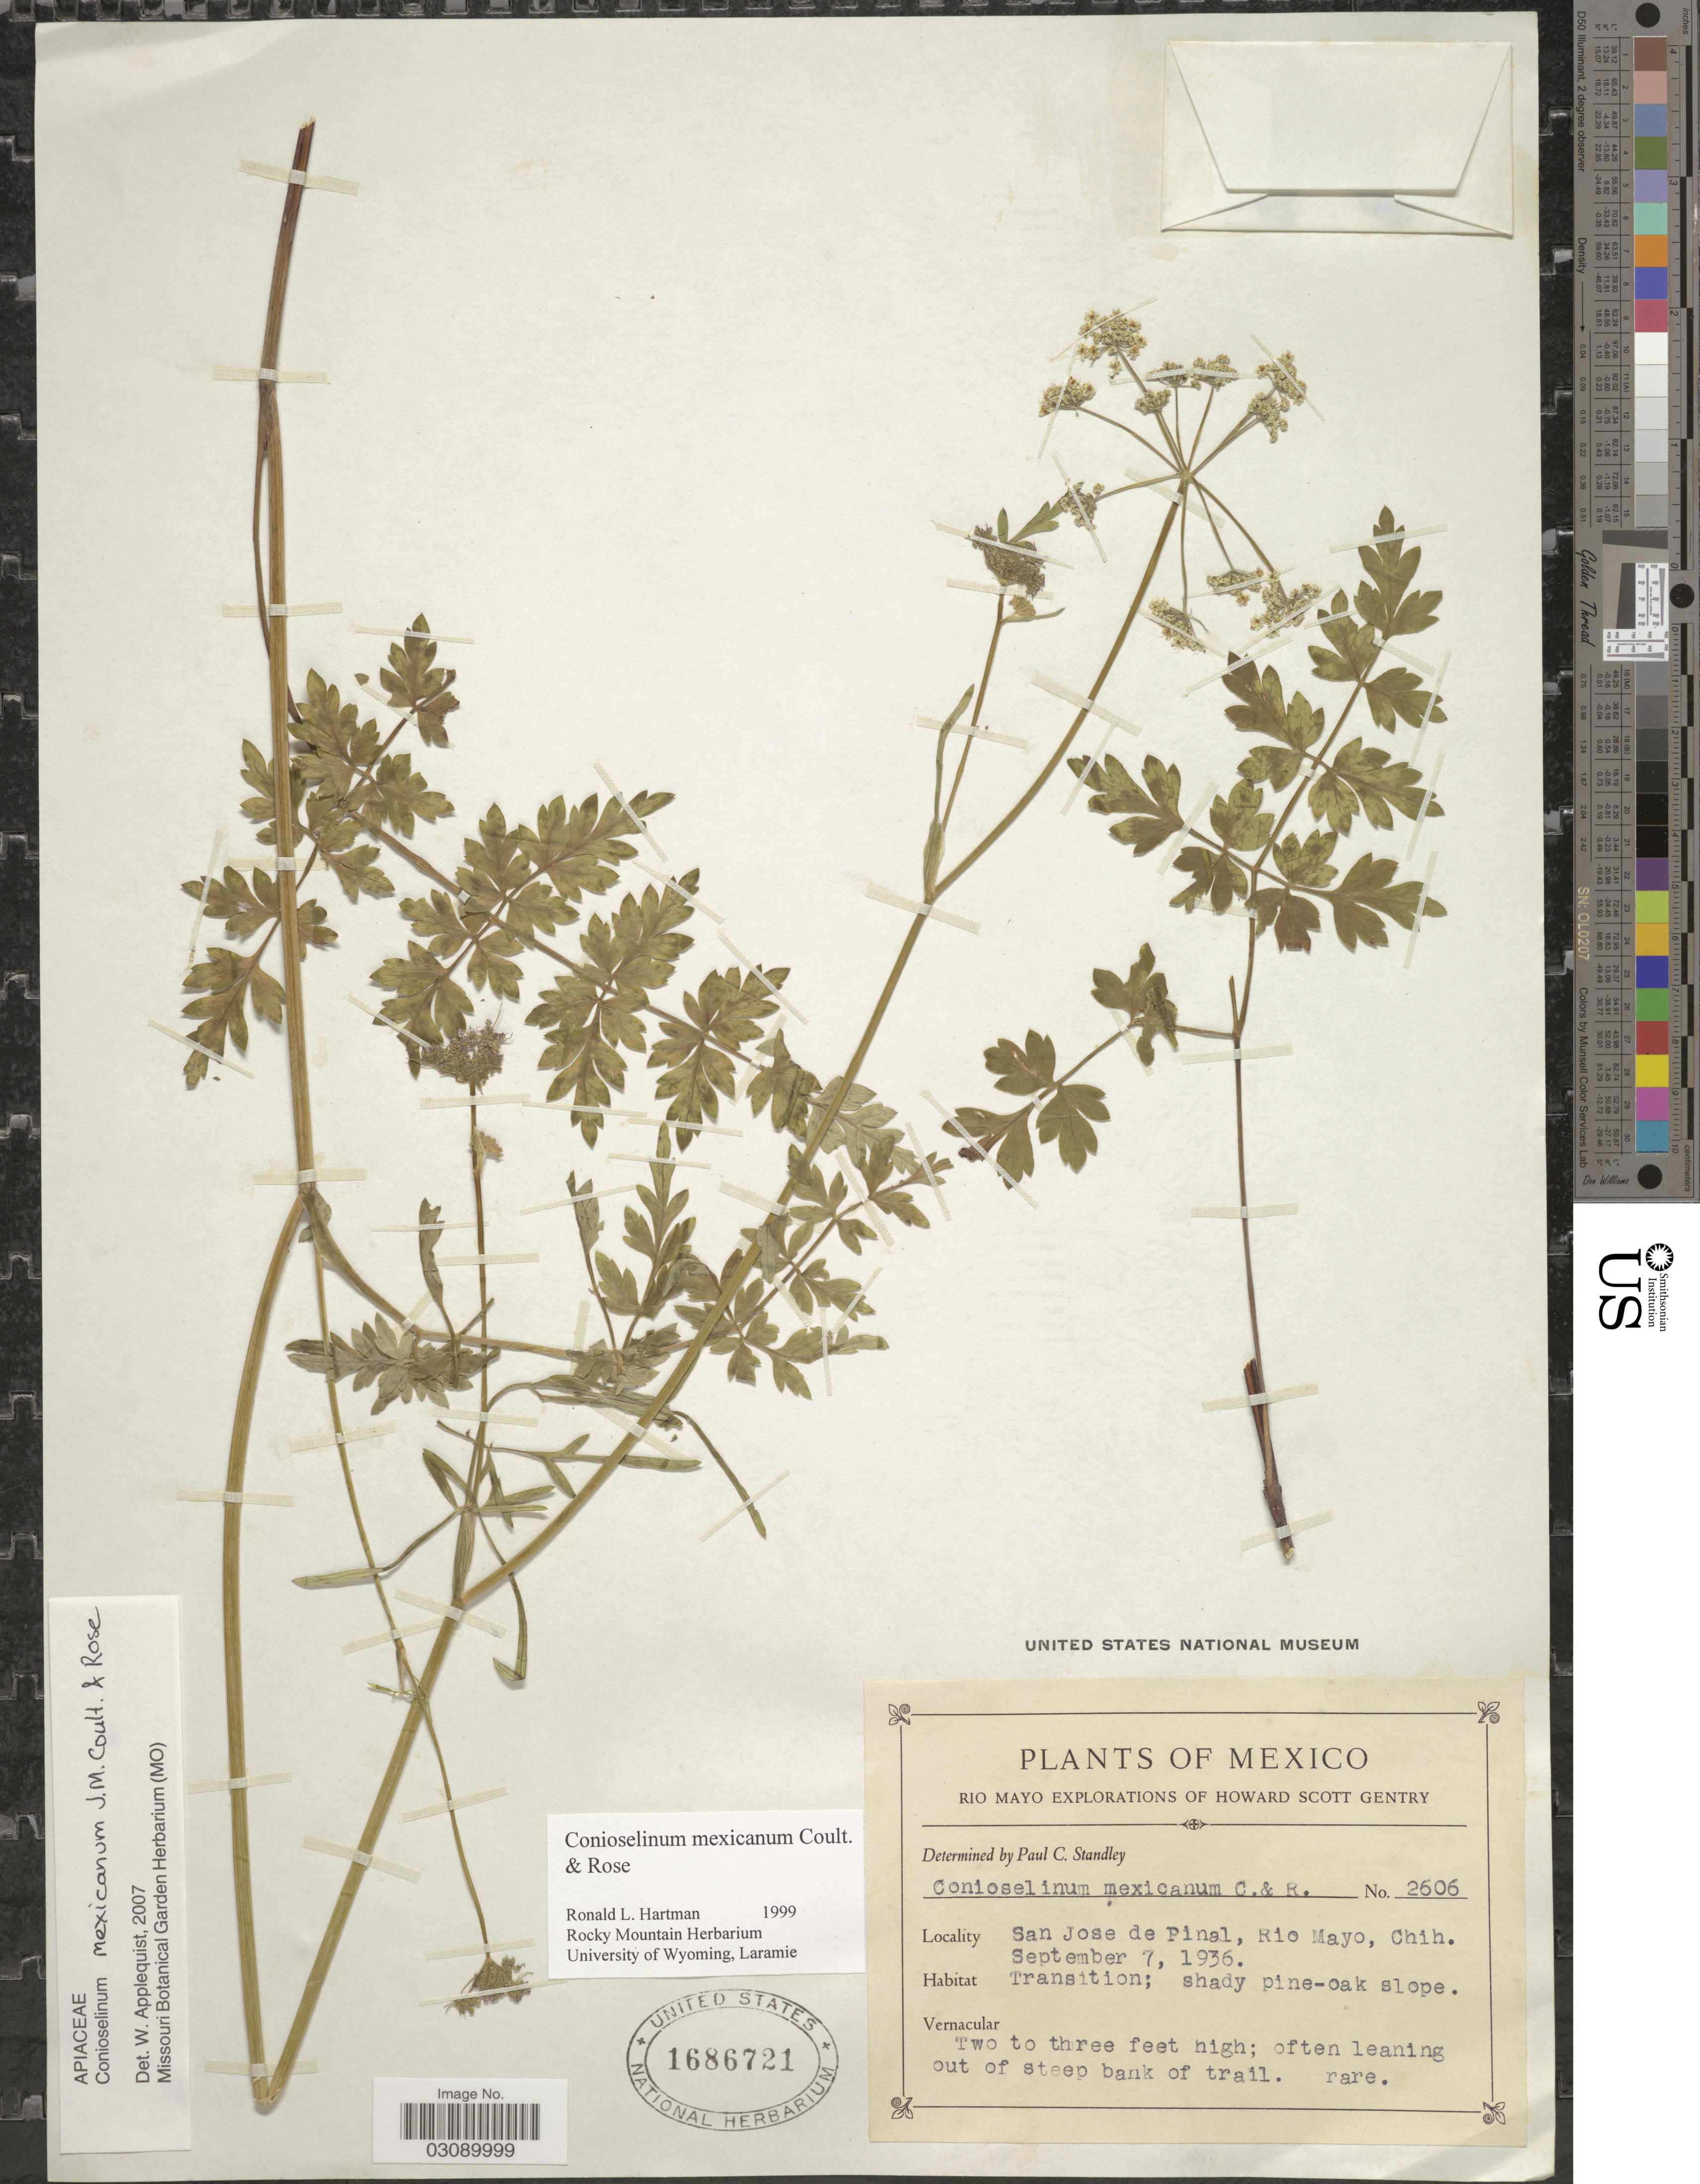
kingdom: Plantae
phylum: Tracheophyta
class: Magnoliopsida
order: Apiales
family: Apiaceae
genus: Conioselinum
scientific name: Conioselinum mexicanum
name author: J.M. Coult. & Rose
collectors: H. S. Gentry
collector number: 2606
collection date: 1936-09-07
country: Mexico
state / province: Chihuahua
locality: Rio Mayo. San Jose de Pinal, Rio Mayo.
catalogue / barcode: US 1686721